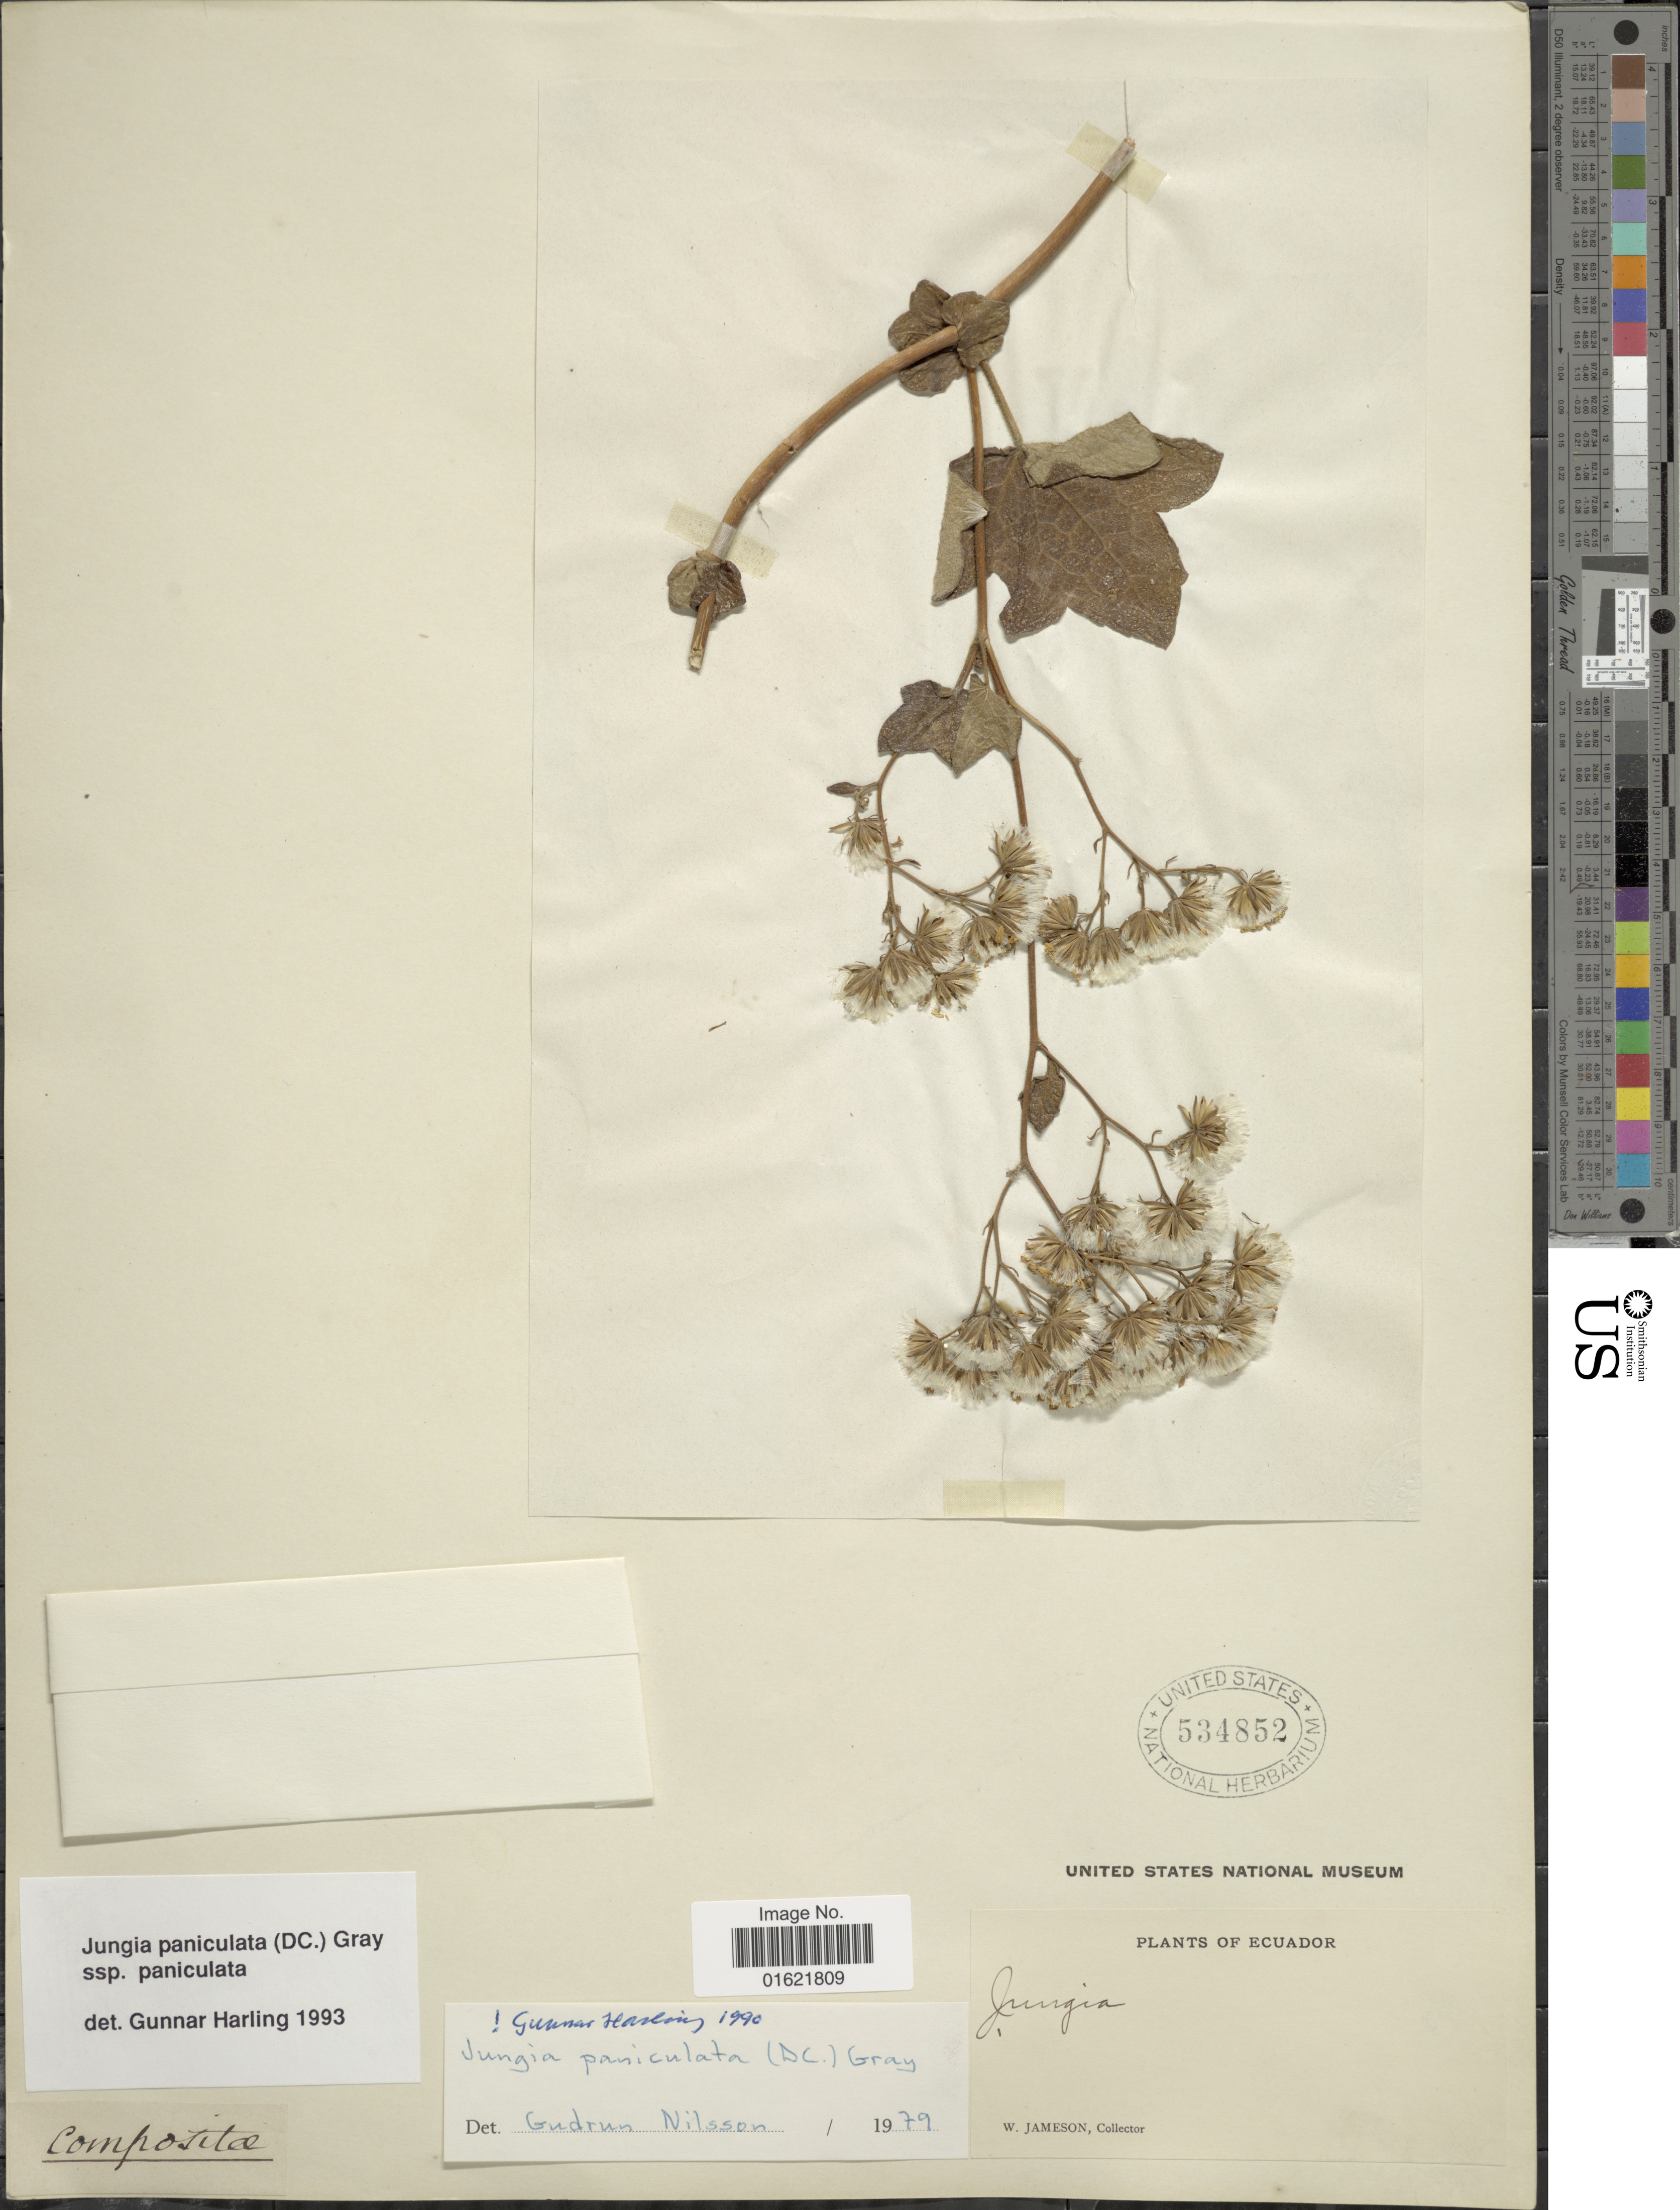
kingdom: Plantae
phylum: Tracheophyta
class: Magnoliopsida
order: Asterales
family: Asteraceae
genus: Jungia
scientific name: Jungia paniculata subsp. paniculata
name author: (DC.) A. Gray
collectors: W. Jameson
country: Ecuador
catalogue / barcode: US 534852